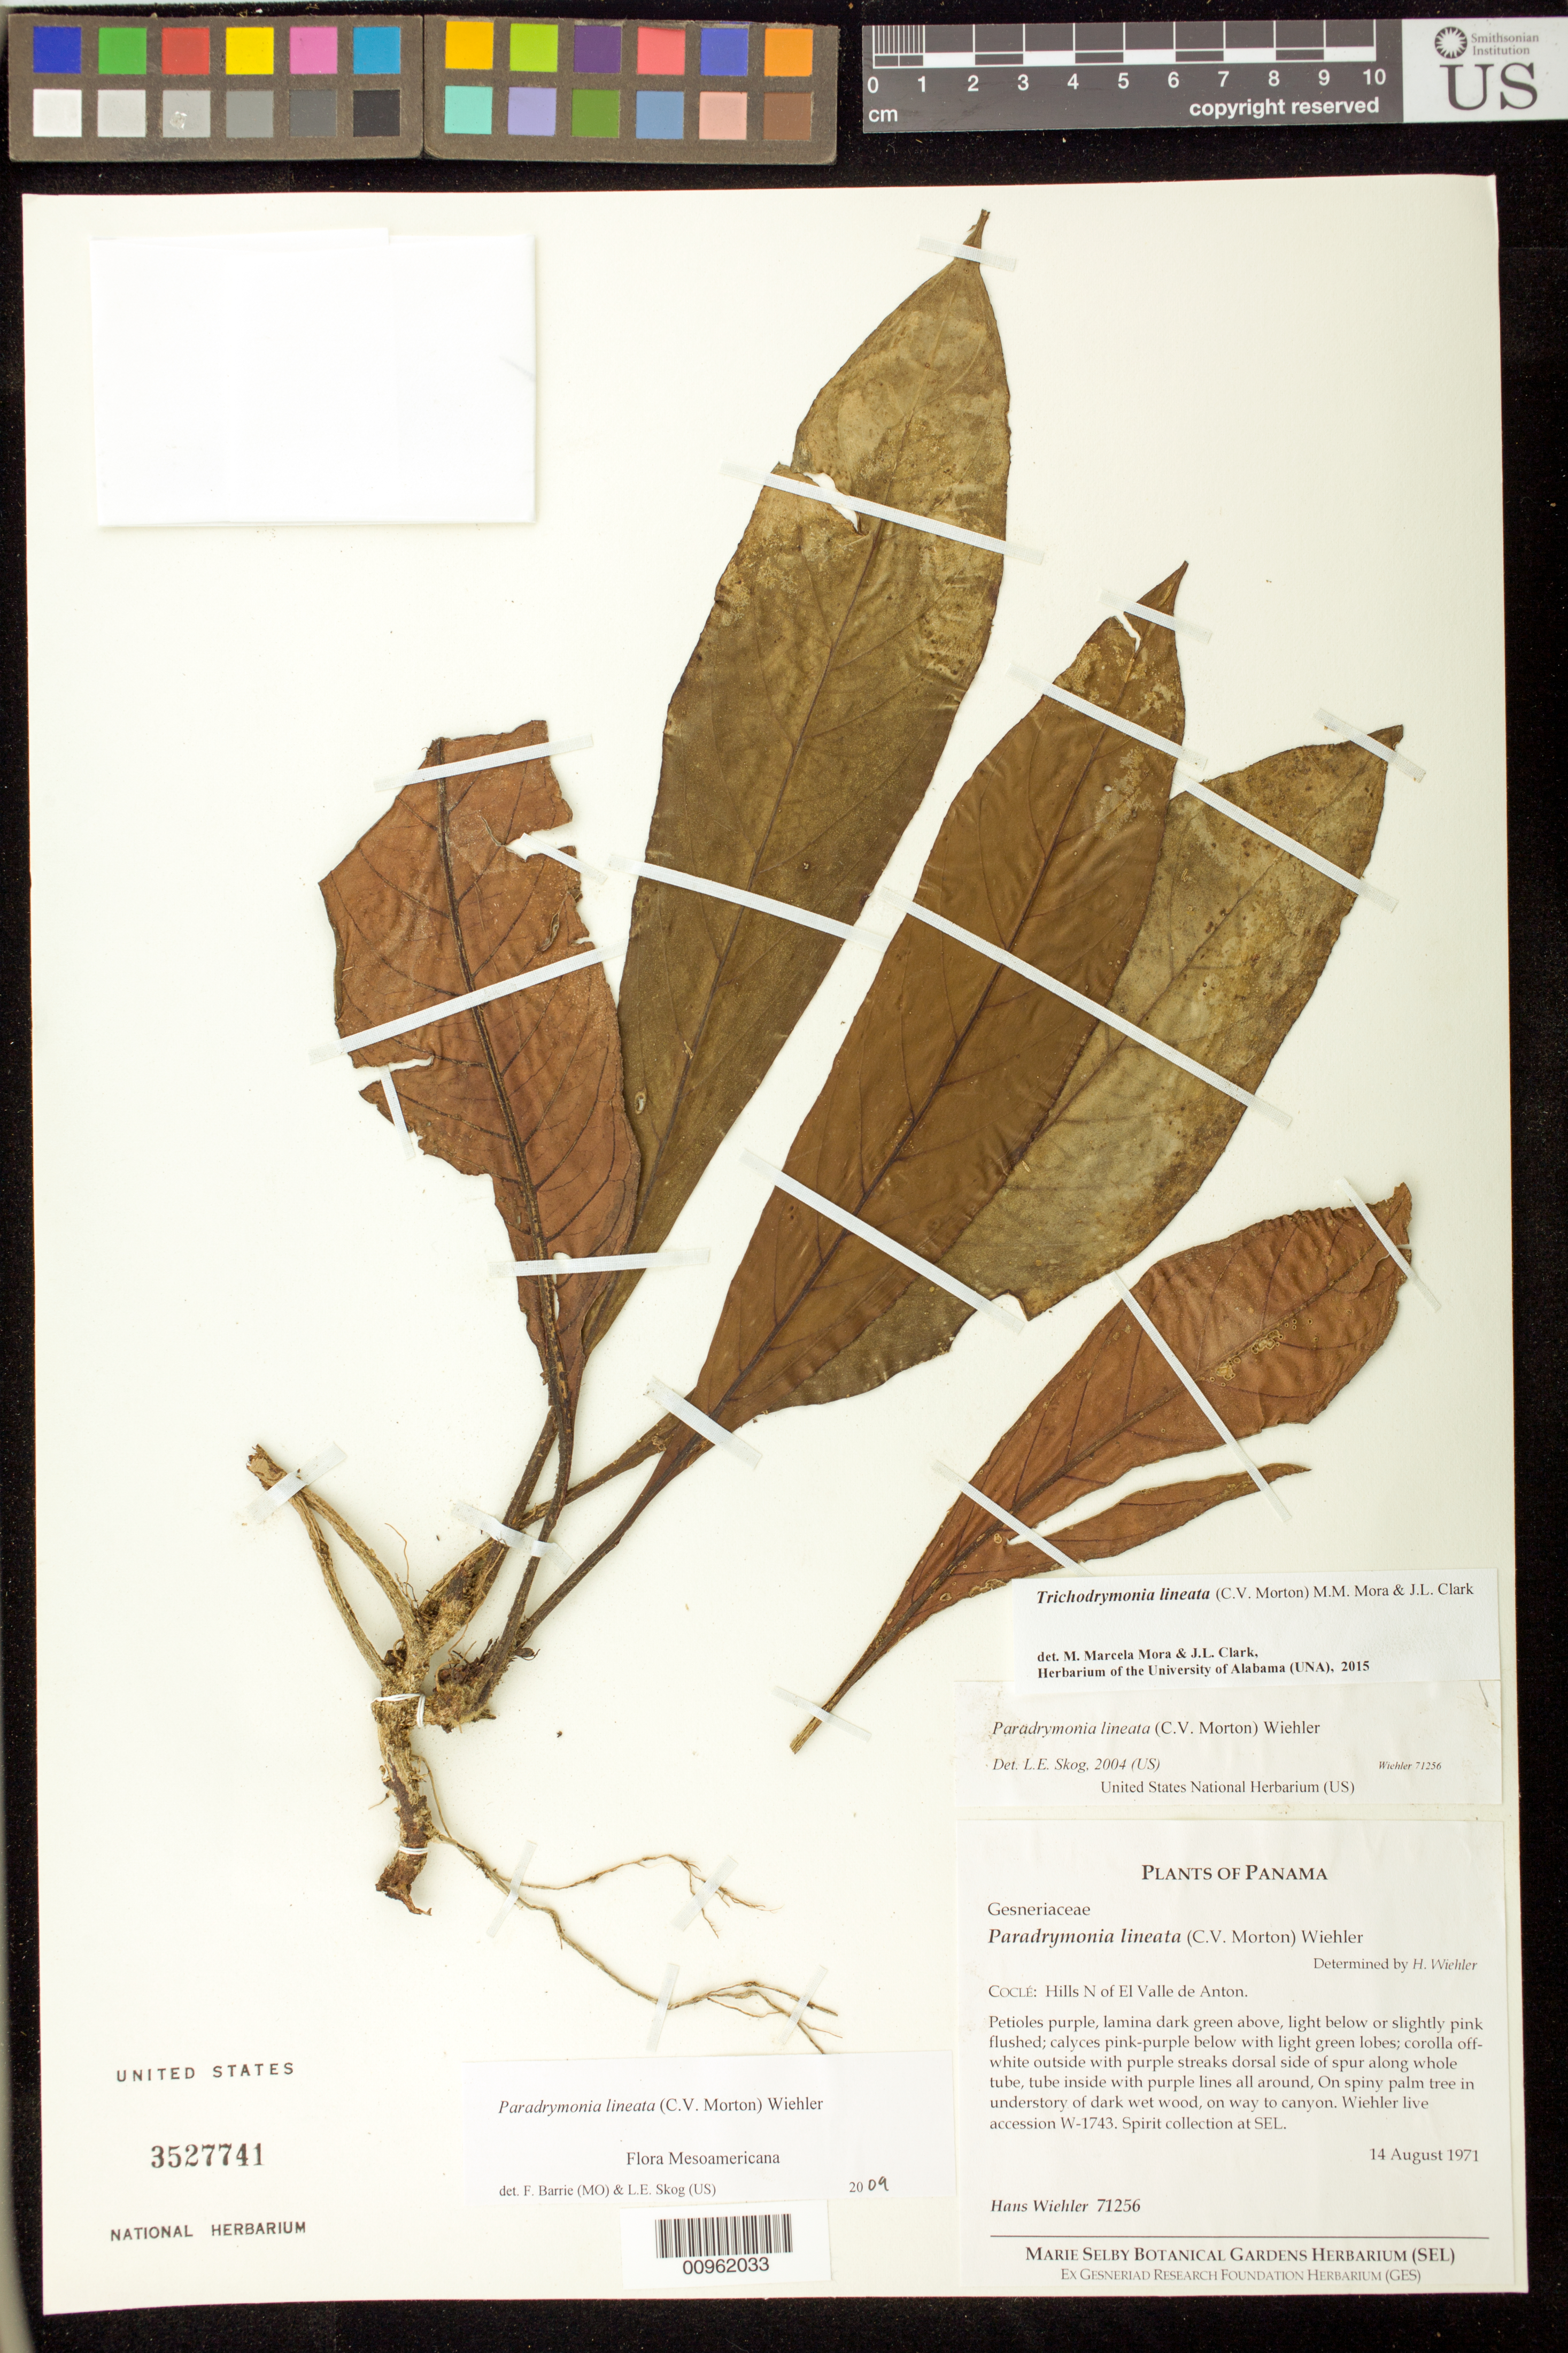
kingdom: Plantae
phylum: Tracheophyta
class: Magnoliopsida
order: Lamiales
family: Gesneriaceae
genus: Trichodrymonia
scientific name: Trichodrymonia lineata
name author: (C.V. Morton) M.M. Mora & J.L. Clark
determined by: Mora, M. M.; Clark, J. L.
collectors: H. J. Wiehler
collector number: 71256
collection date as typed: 14 Aug 1971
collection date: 1971-08-14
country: Panama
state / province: Coclé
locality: Coclé: Hills N of El Valle de Anton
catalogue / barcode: US 3527741